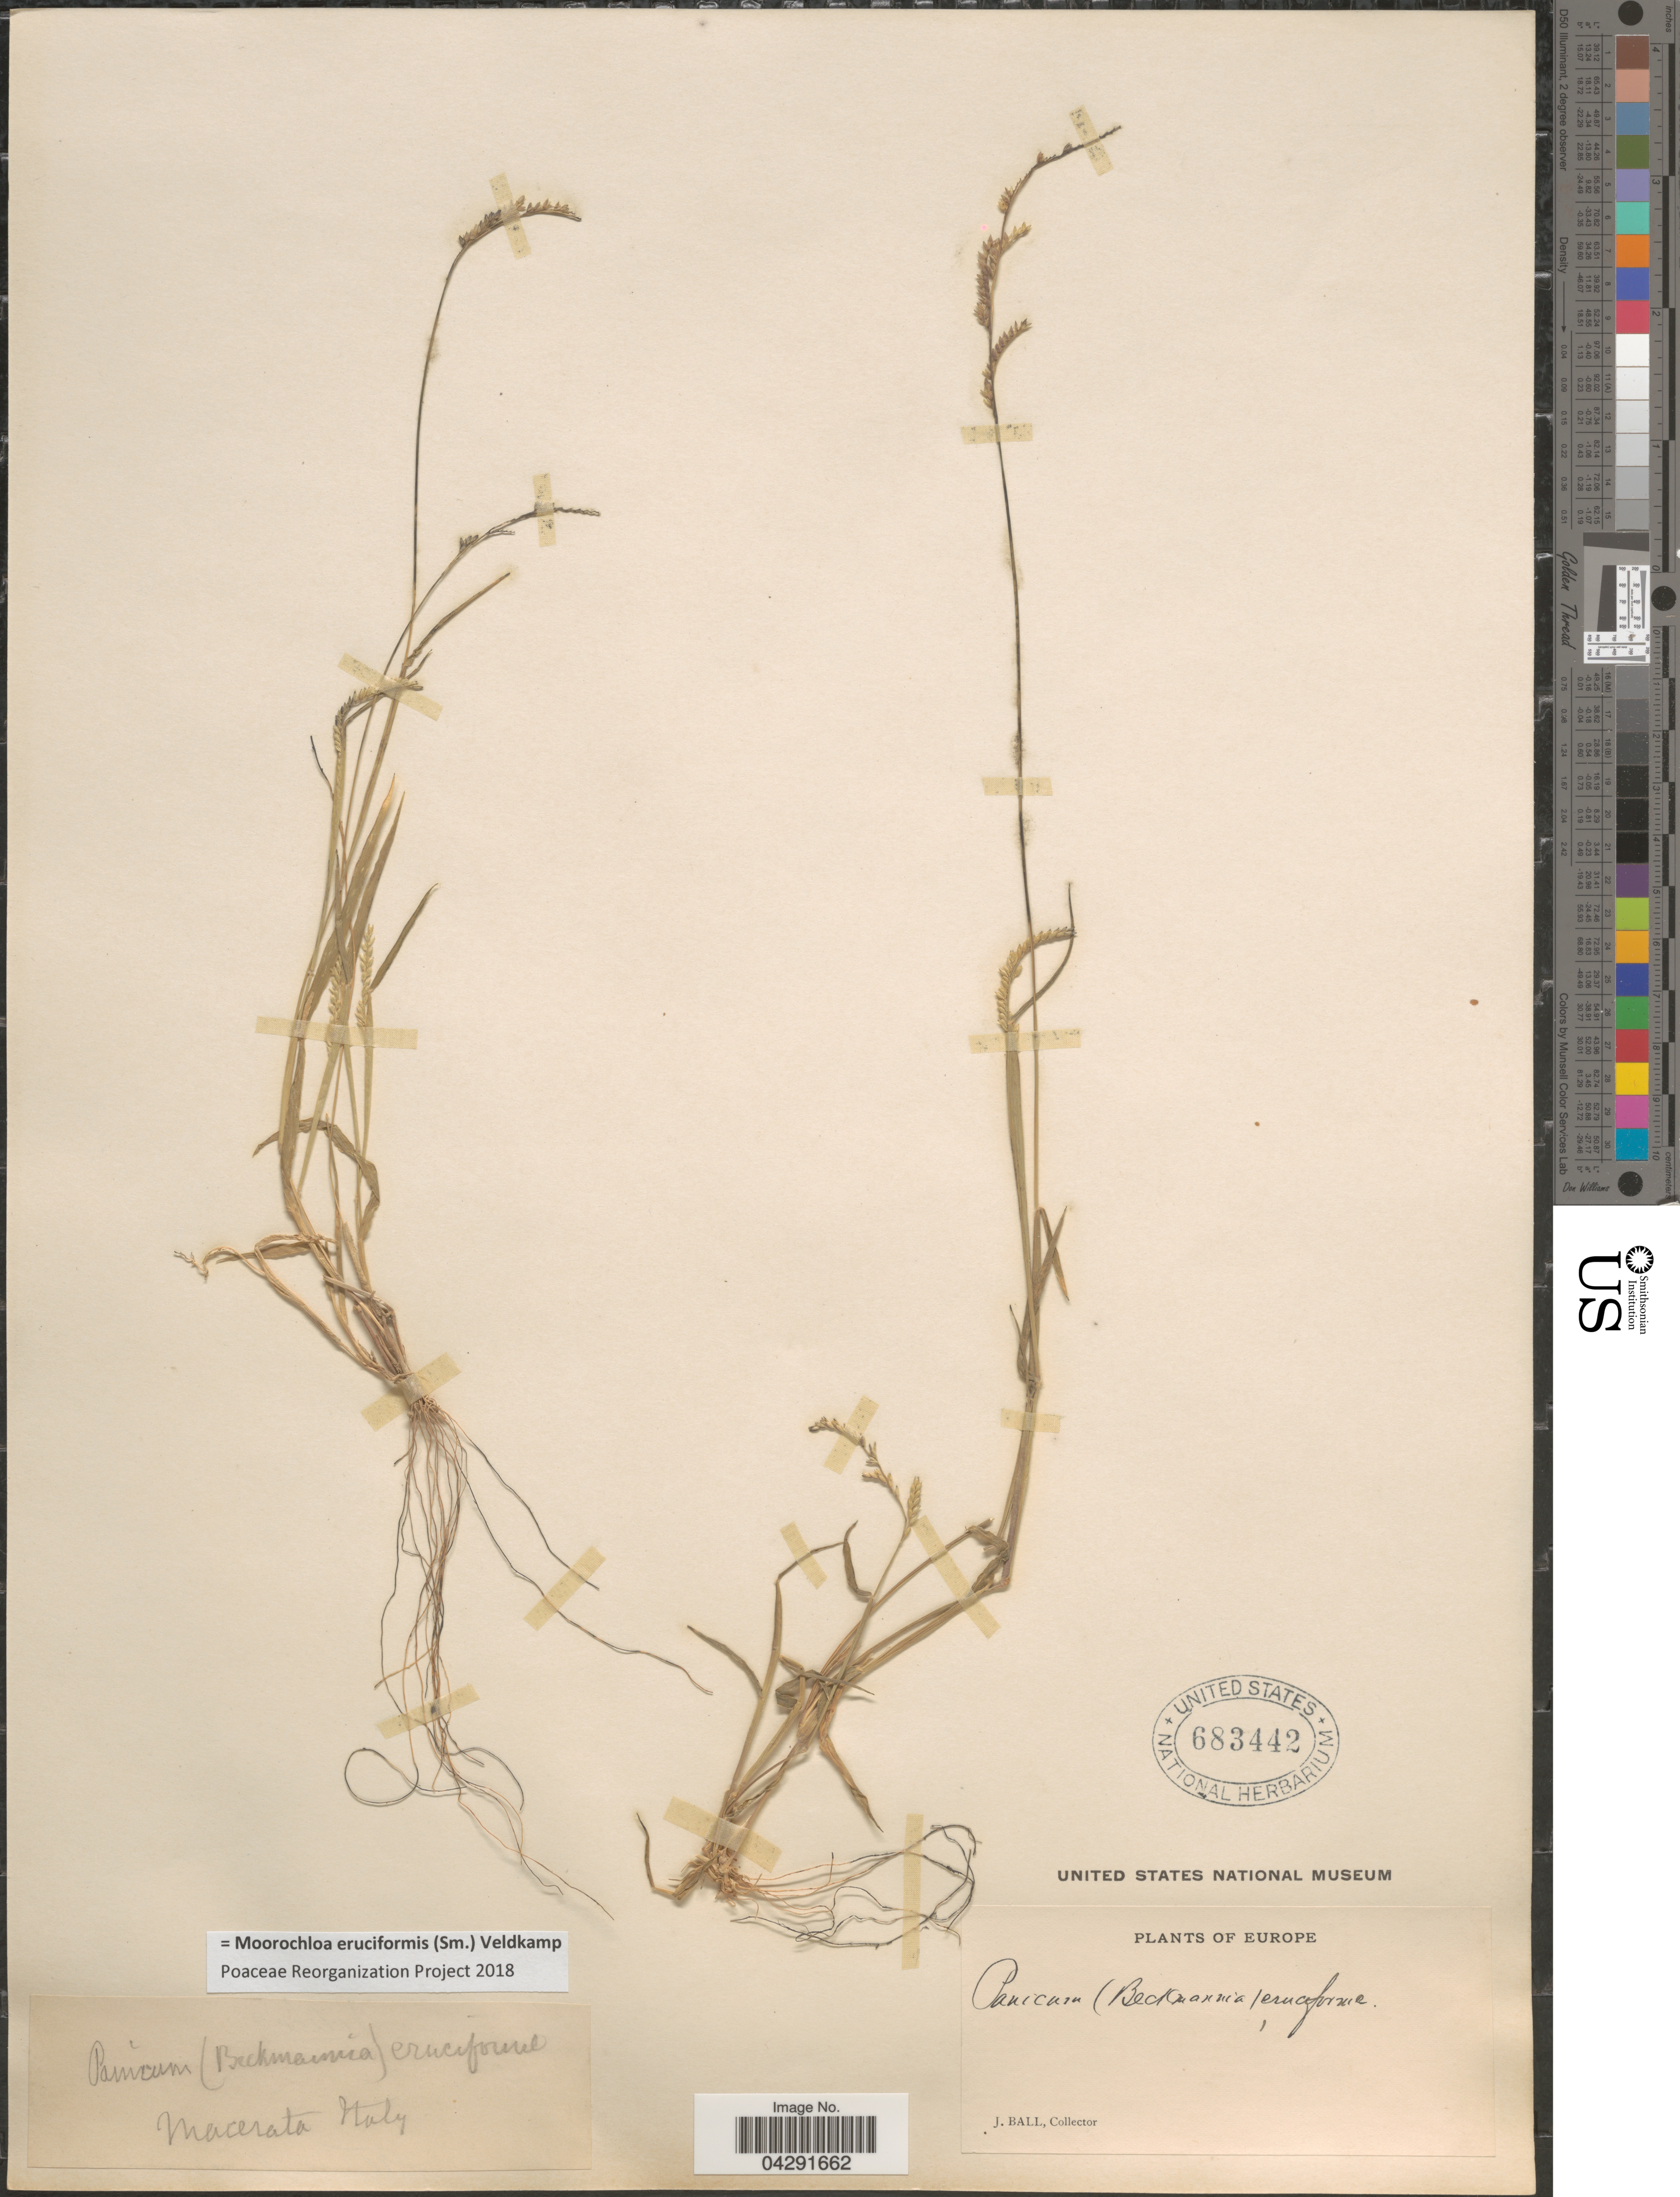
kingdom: Plantae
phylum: Tracheophyta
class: Liliopsida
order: Poales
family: Poaceae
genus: Moorochloa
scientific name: Moorochloa eruciformis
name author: (Sm.) Veldkamp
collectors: J. Ball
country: Italy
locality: Macerata.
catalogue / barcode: US 683442